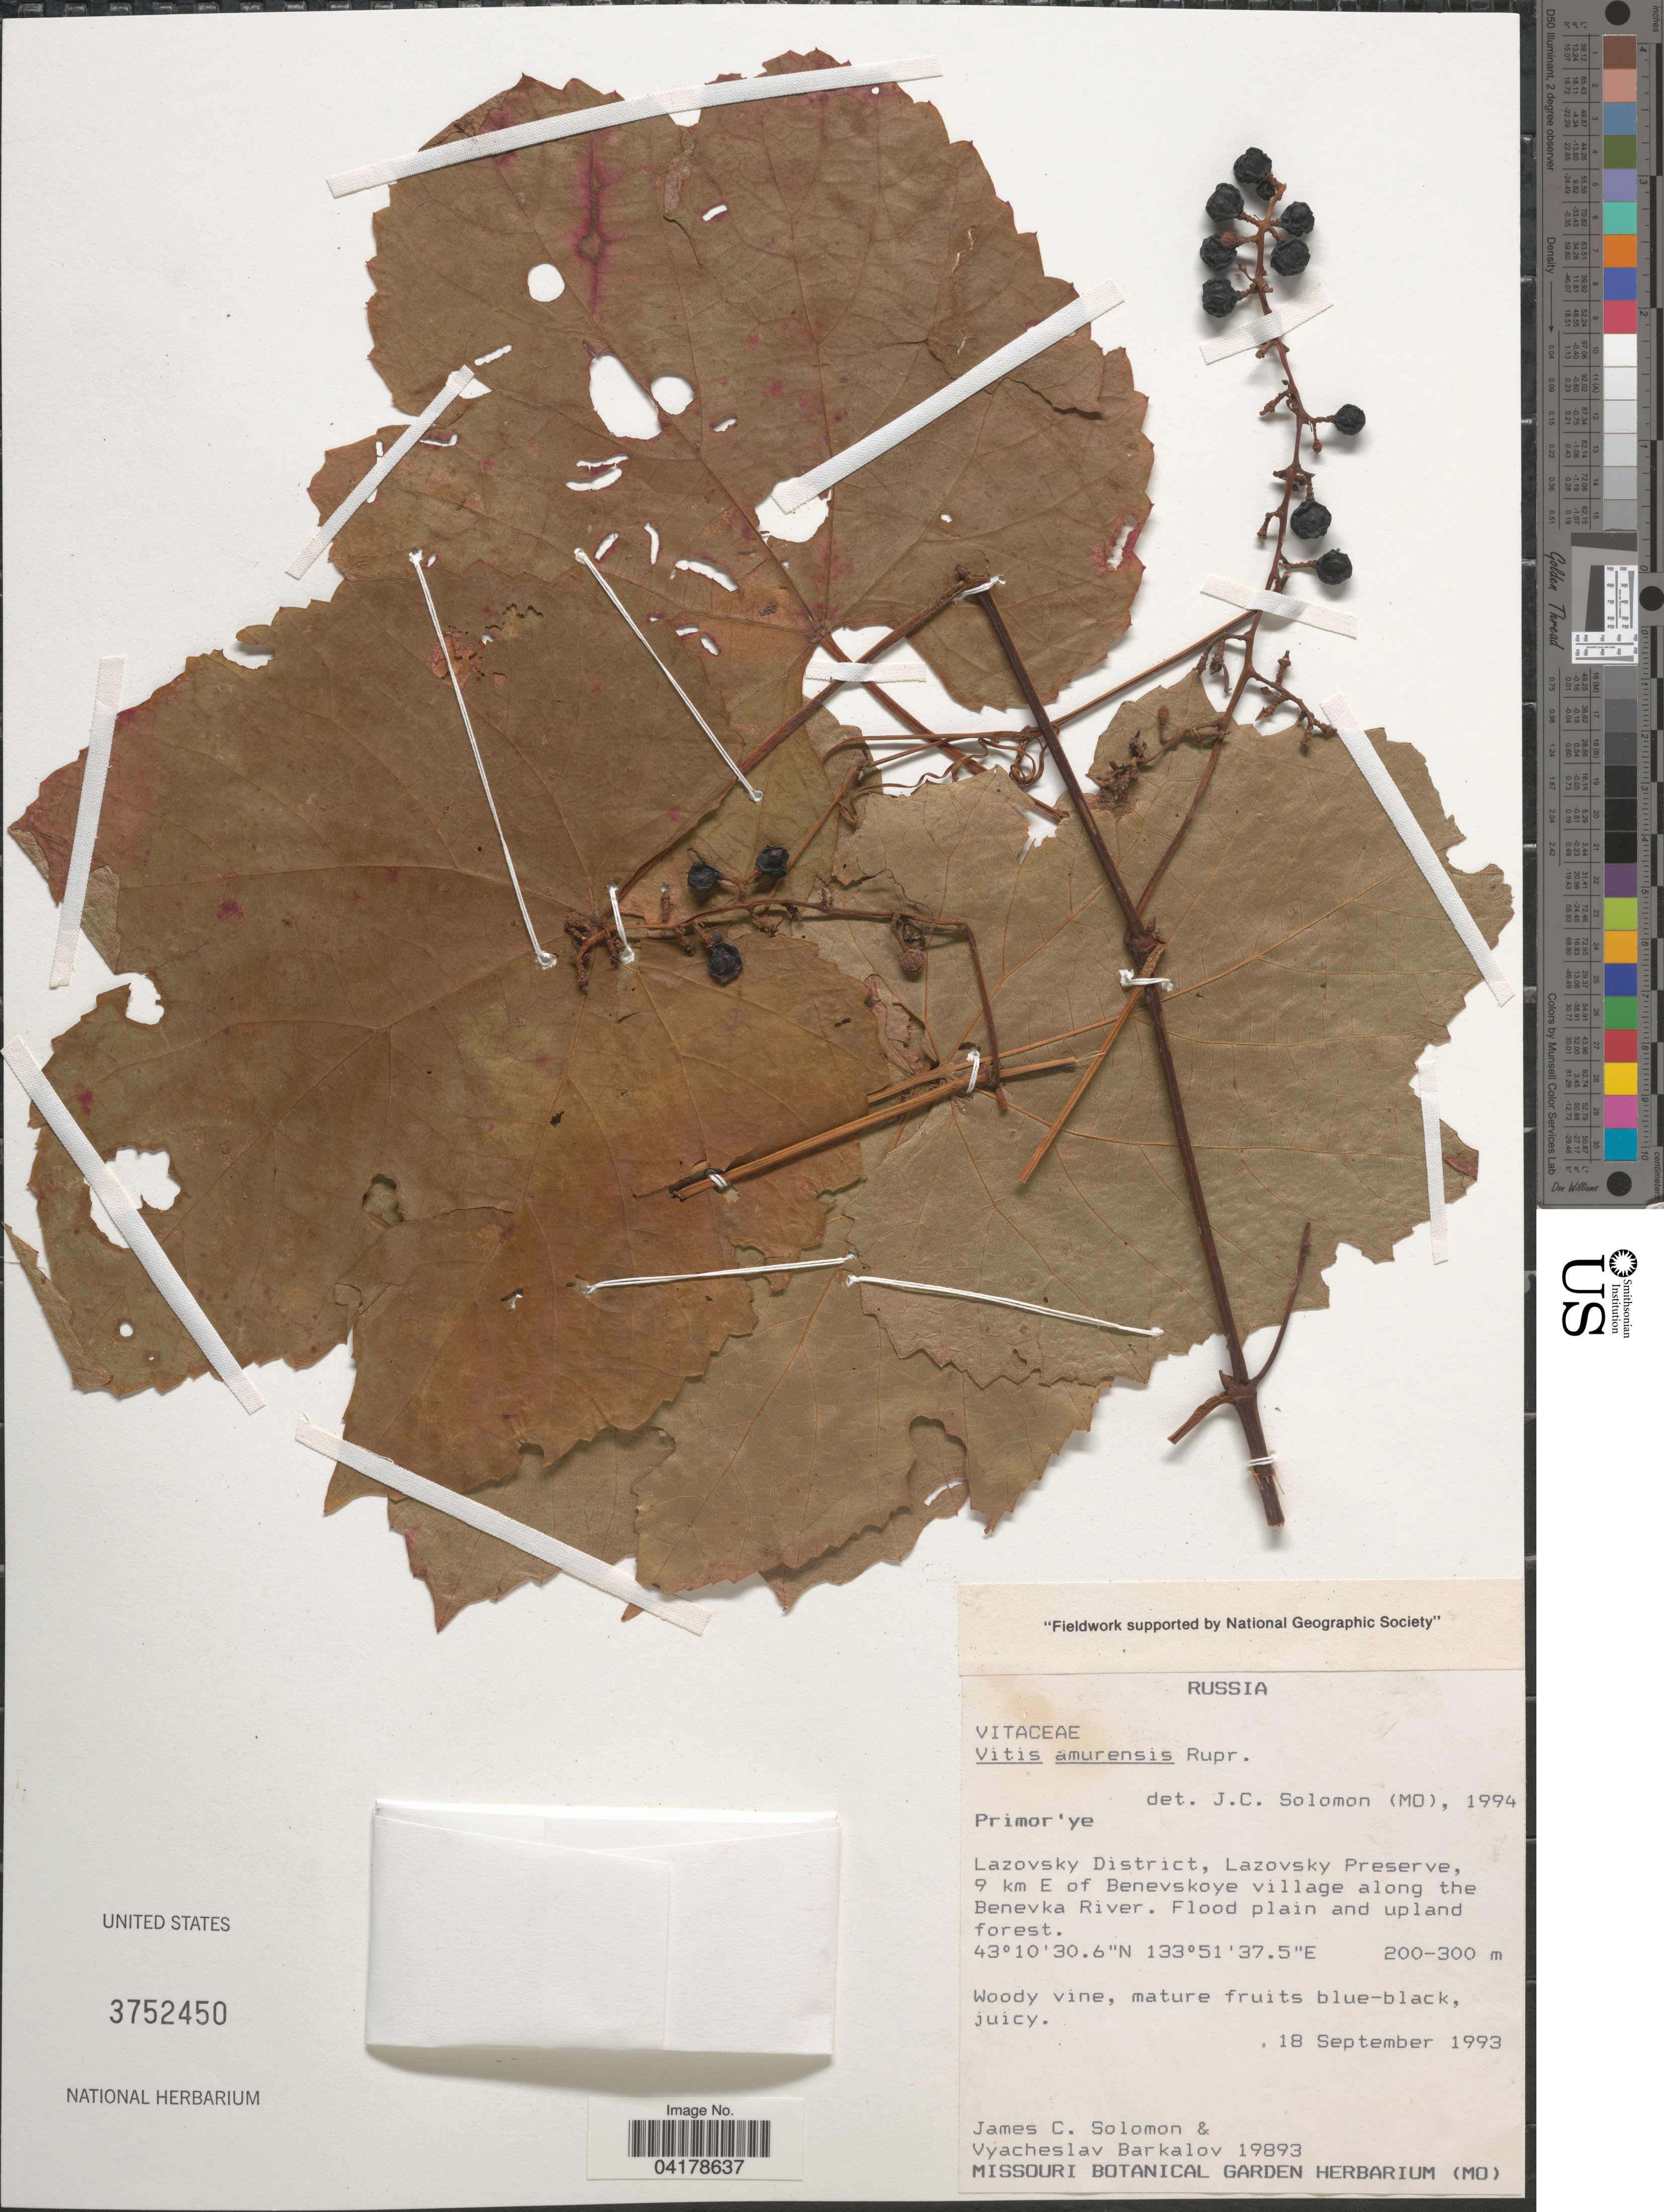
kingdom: Plantae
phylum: Tracheophyta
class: Magnoliopsida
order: Vitales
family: Vitaceae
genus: Vitis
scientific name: Vitis amurensis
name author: Rupr.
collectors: J. C. Solomon & V. Barkalov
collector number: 19893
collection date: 1993-09-18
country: Russian Federation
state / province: Primorsky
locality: Russia. Primor'ye. Lazovsky District, Lazovsky Preserve, 9 km E of Benevskoye village along the Benevka River.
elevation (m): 200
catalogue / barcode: US 3752450